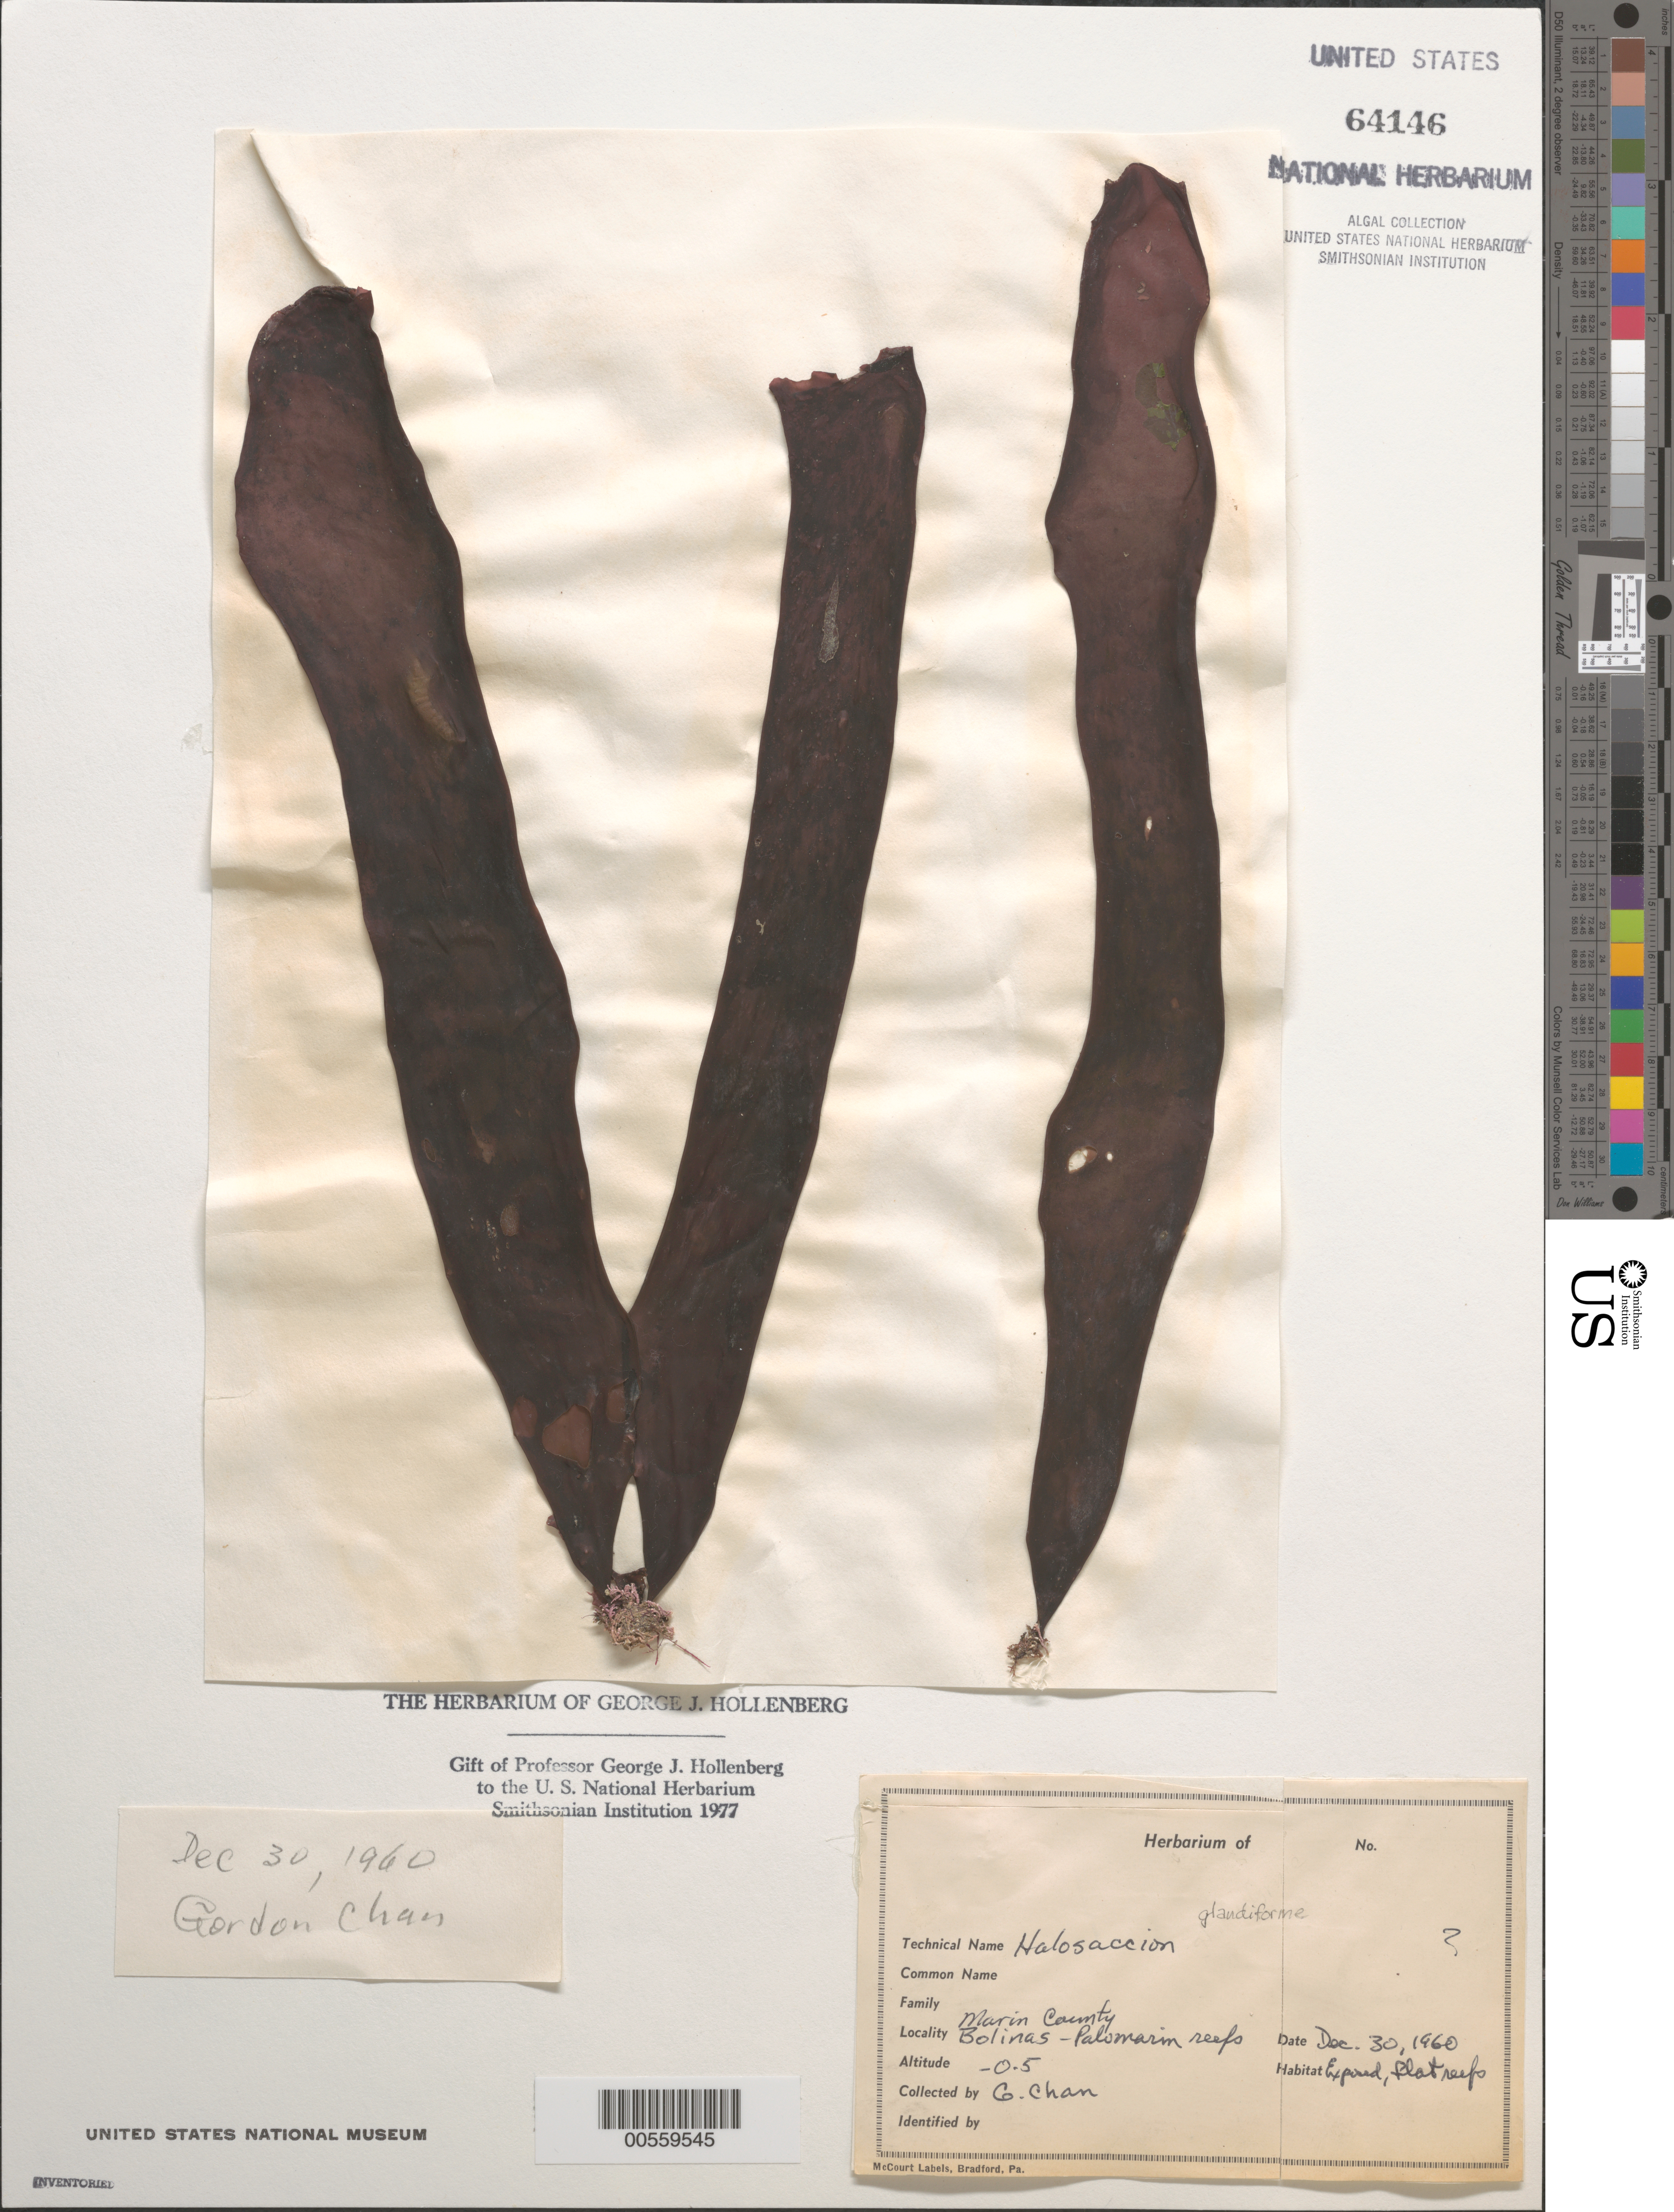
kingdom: Plantae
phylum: Rhodophyta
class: Florideophyceae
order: Palmariales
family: Palmariaceae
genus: Halosaccion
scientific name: Halosaccion glandiforme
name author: (S.G. Gmel.) Rupr.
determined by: Hollenberg, George J.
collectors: G. Chan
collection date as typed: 30 Dec 1960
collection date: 1960-12-30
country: United States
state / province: California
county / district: Marin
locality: Palomarin Reefs north of Bolinas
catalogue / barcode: US 64146